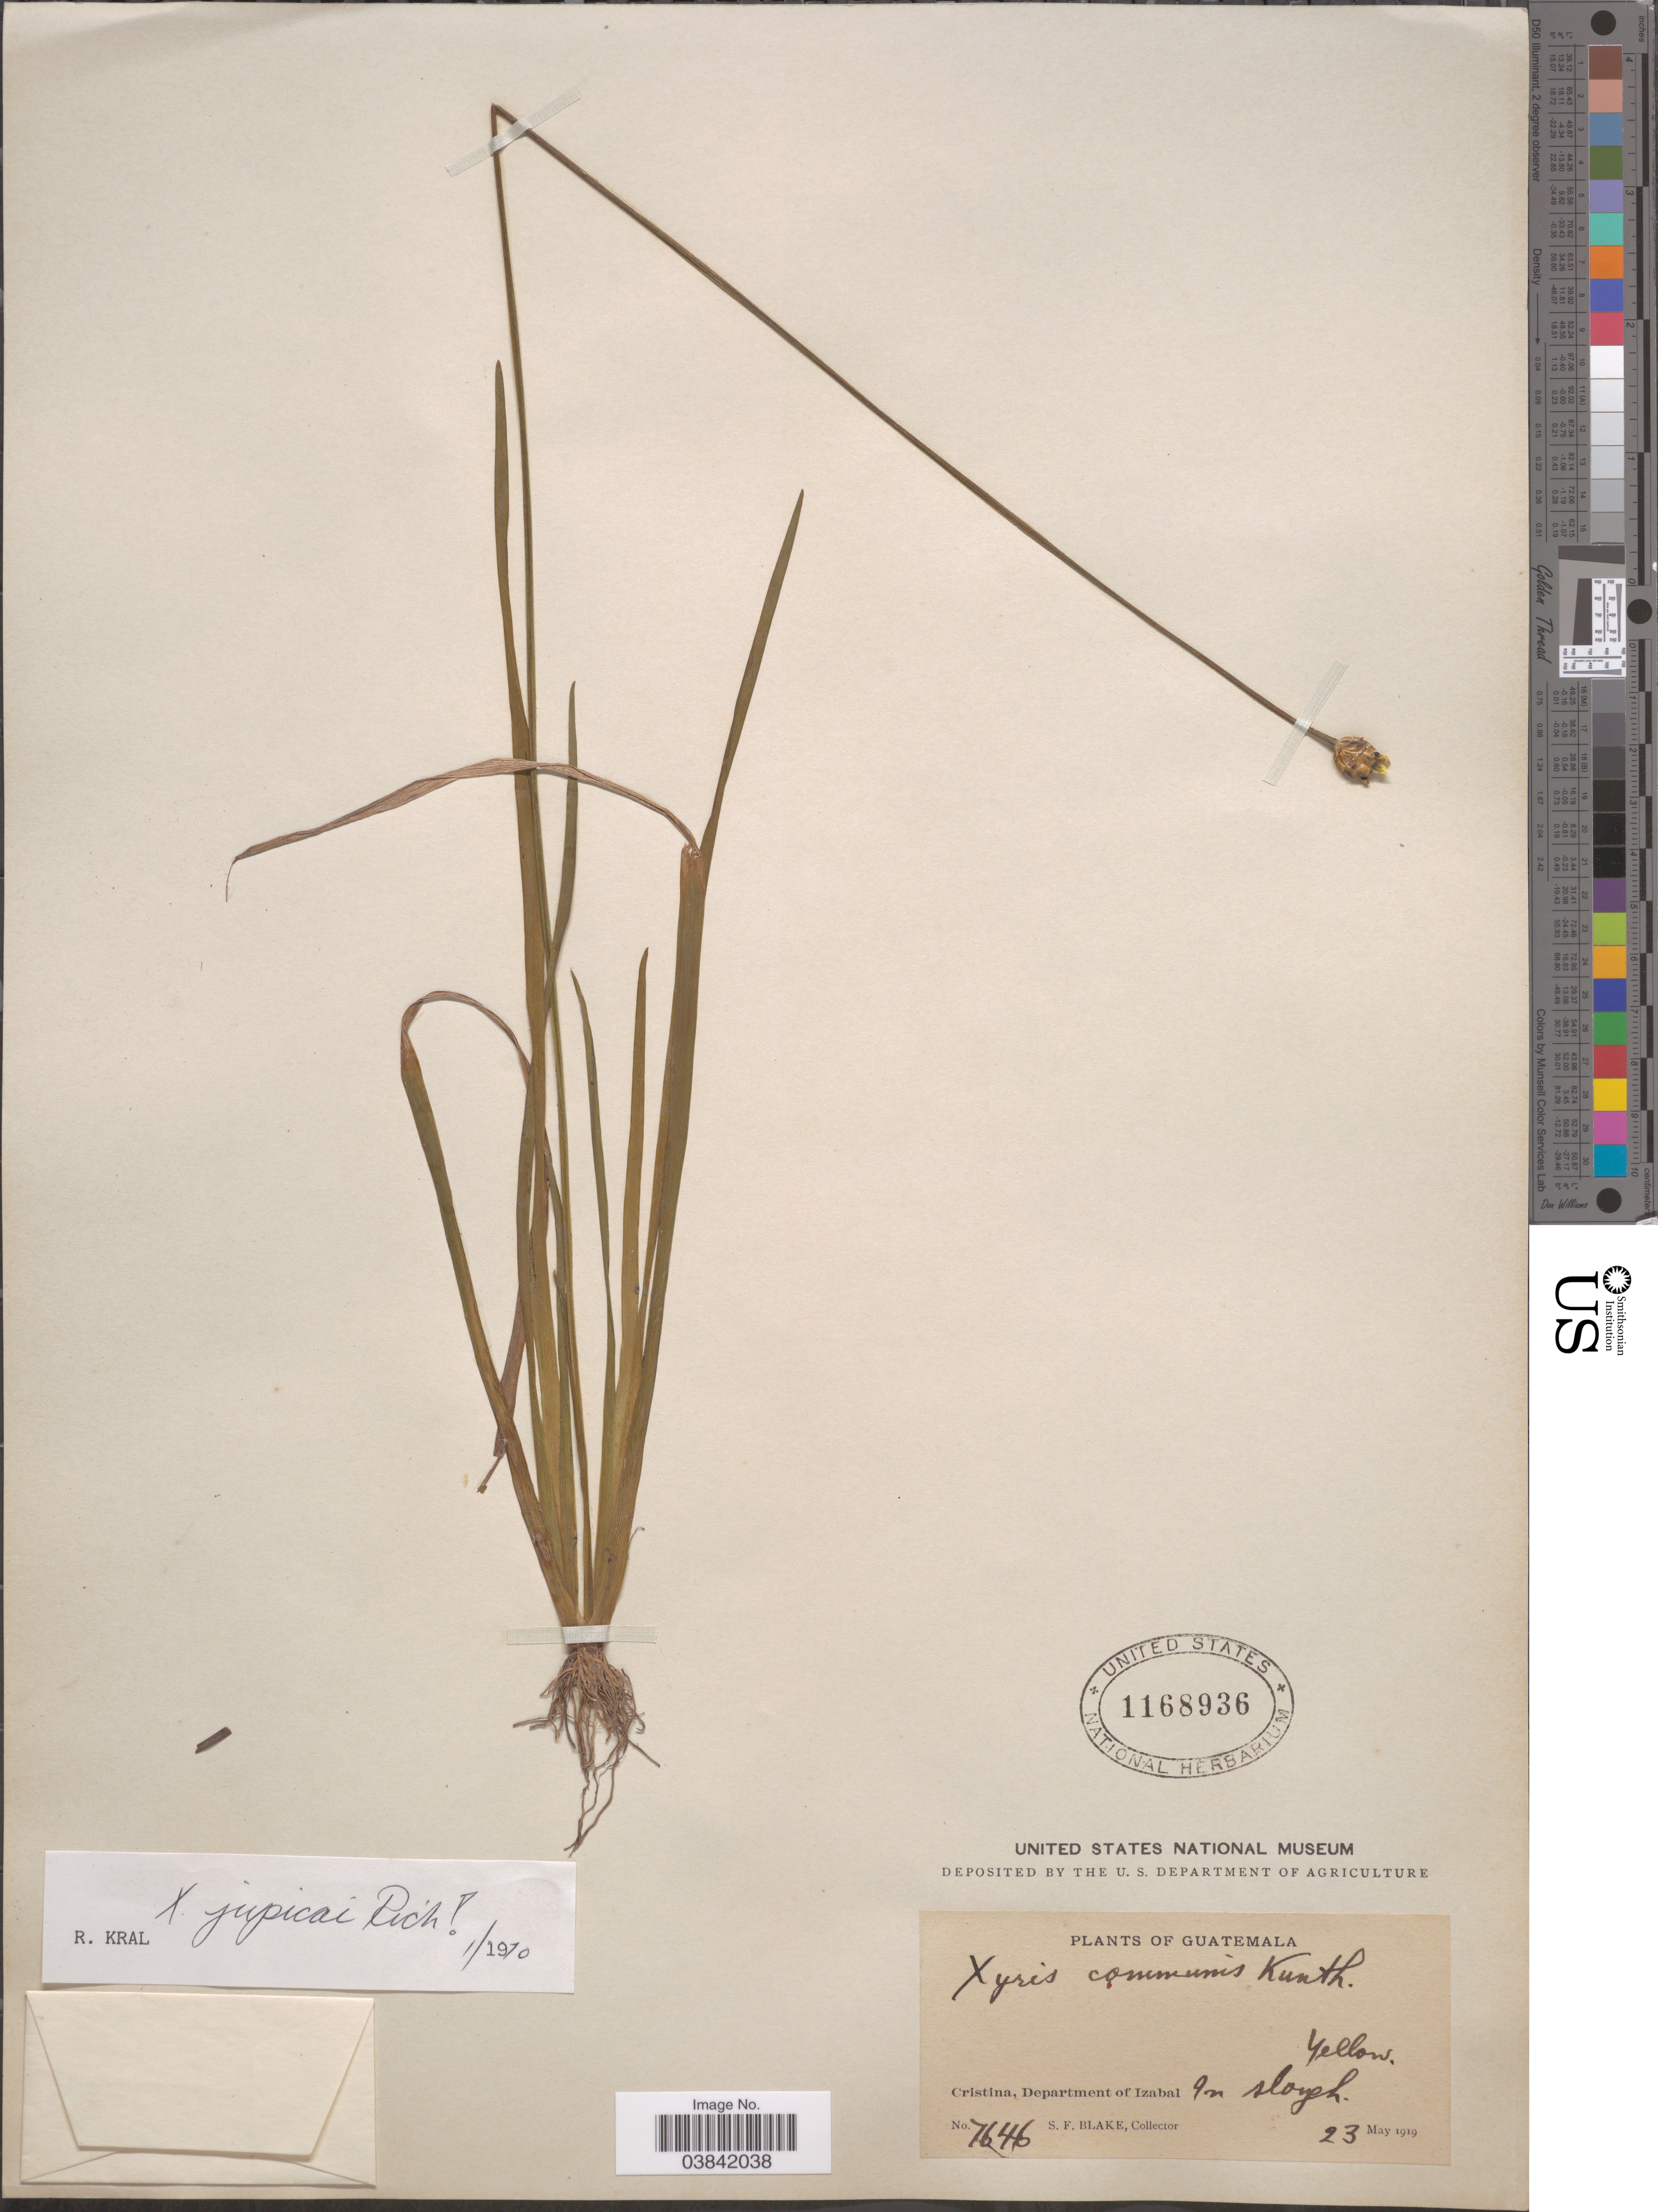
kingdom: Plantae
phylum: Tracheophyta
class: Liliopsida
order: Poales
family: Xyridaceae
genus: Xyris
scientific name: Xyris jupicai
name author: Rich.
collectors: S. Blake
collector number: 7646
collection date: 1919-05-23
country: Guatemala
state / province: Izabal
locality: Cristina, Department of Izabal.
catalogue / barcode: US 1168936